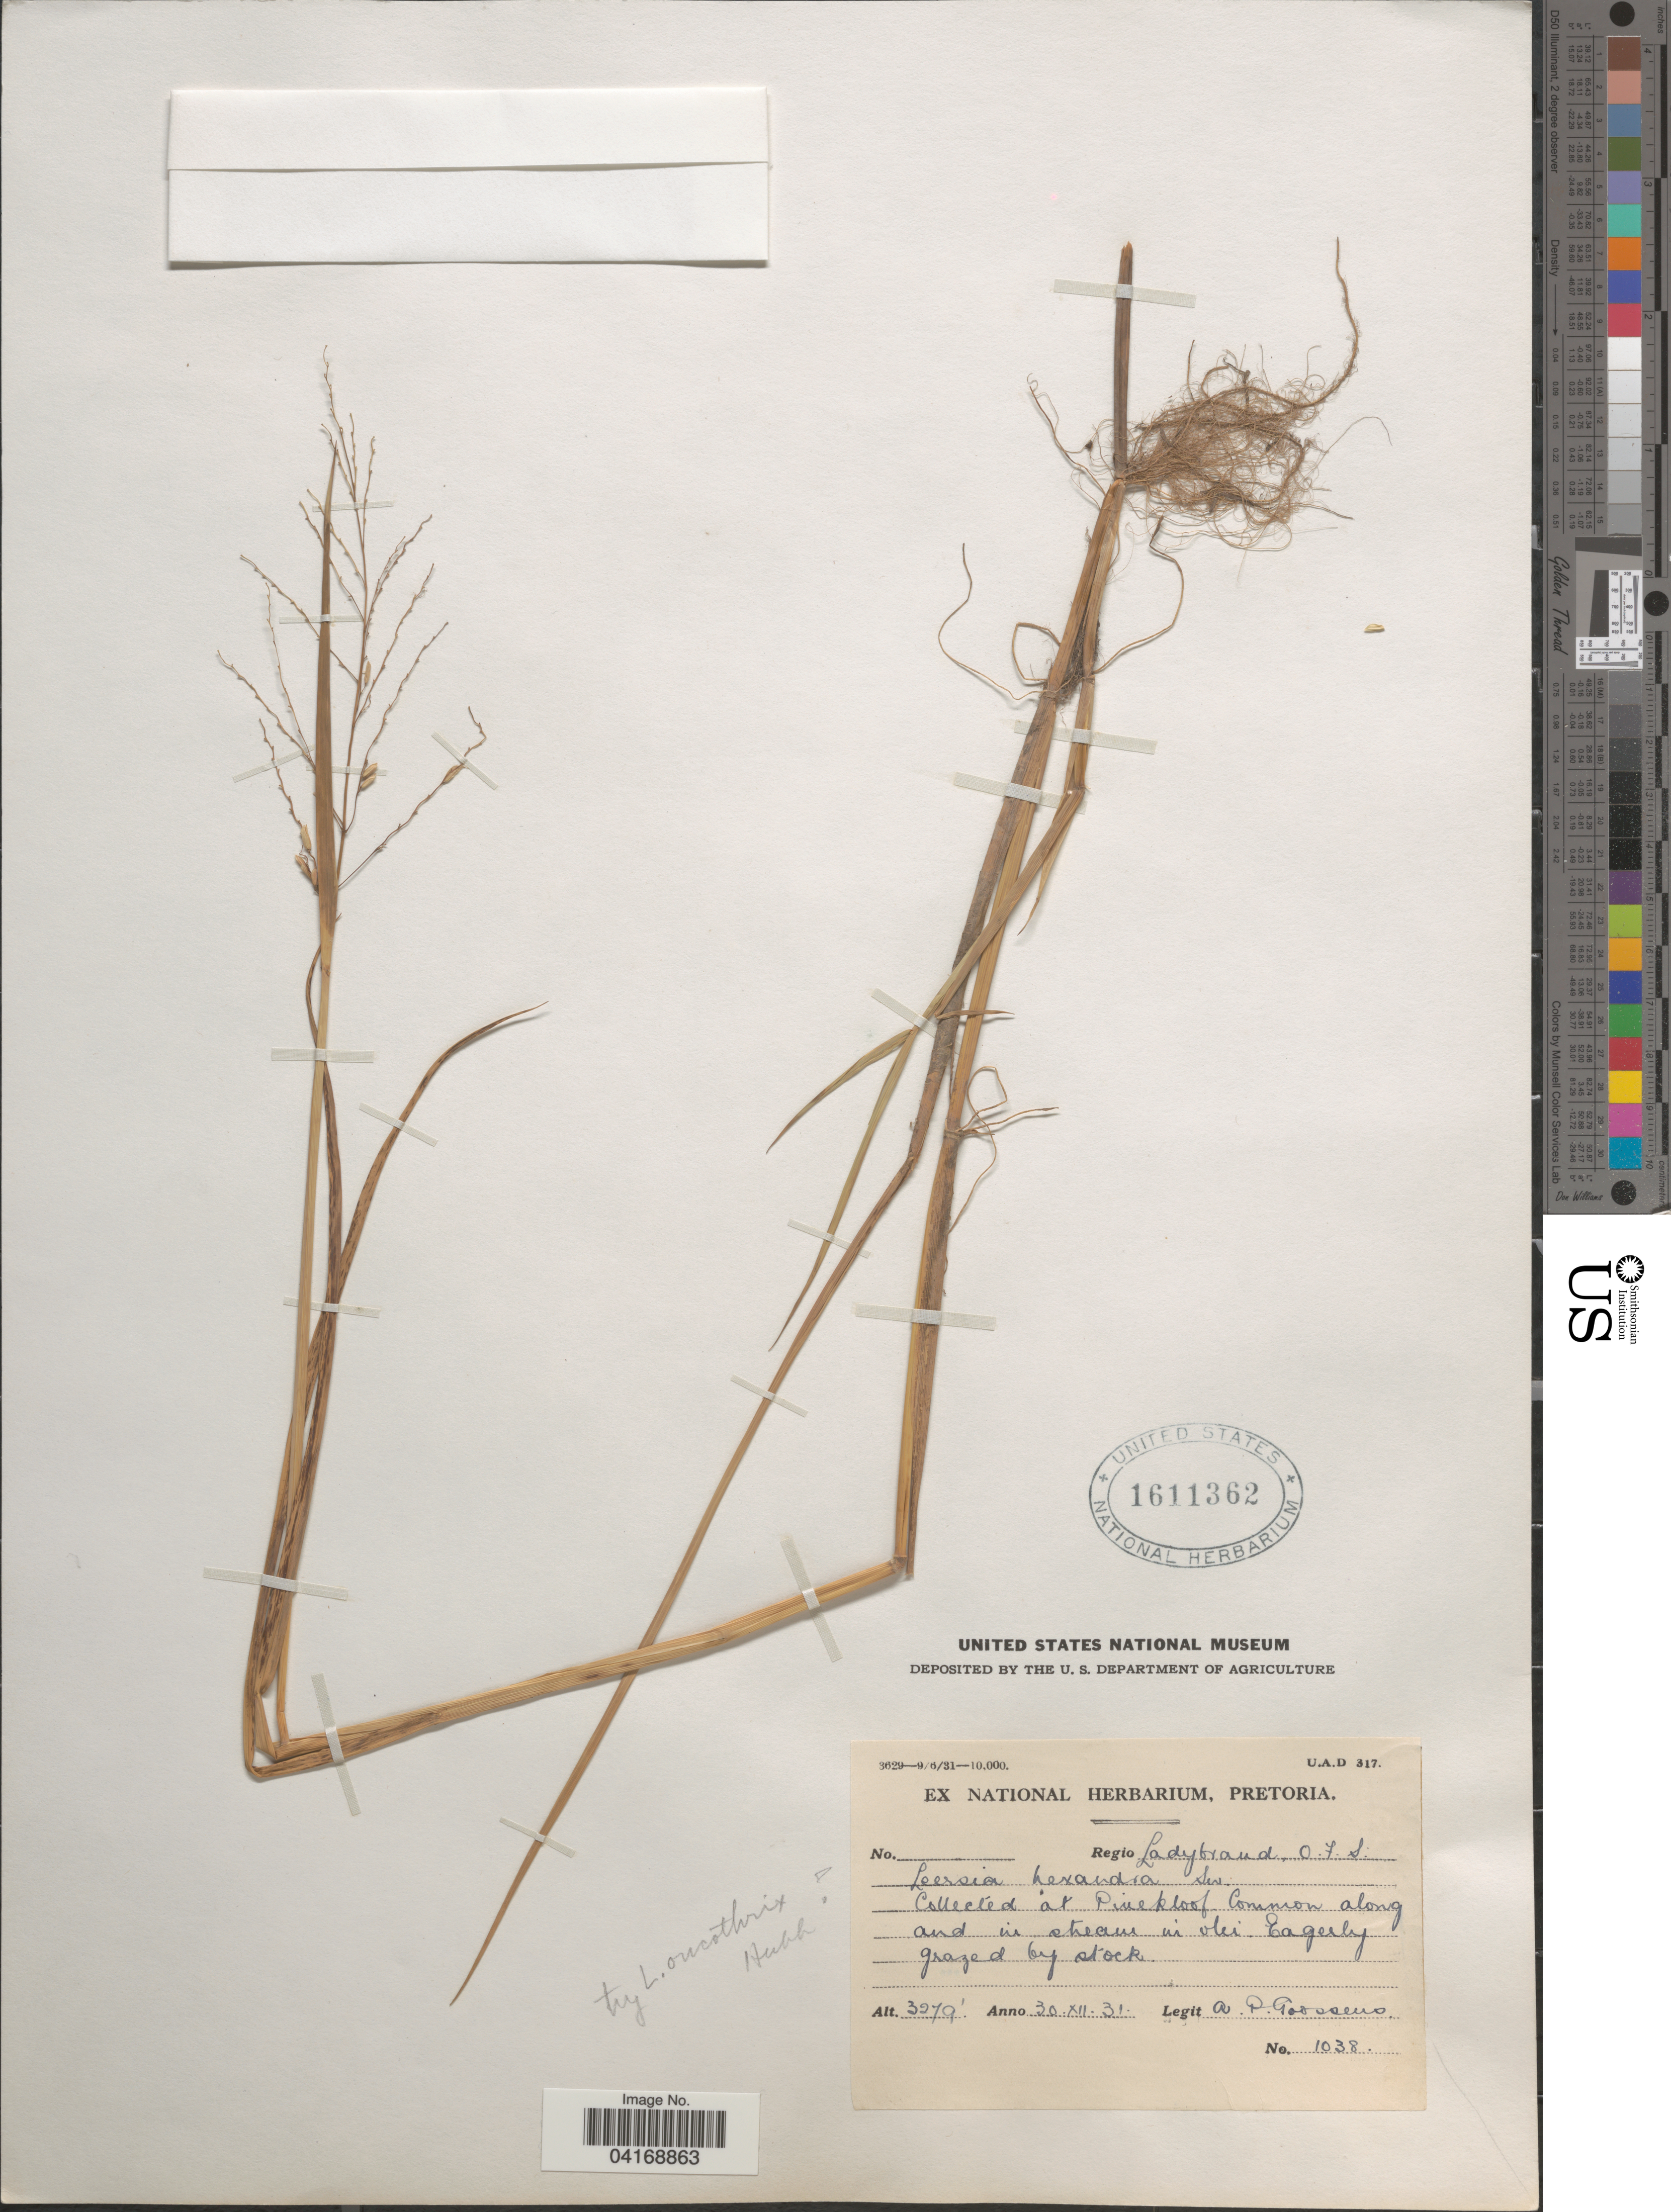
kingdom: Plantae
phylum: Tracheophyta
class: Liliopsida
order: Poales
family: Poaceae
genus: Leersia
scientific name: Leersia hexandra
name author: Sw.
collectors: A. P. G. Goossens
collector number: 1038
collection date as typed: Transcribed d/m/y: 30/12/31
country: South Africa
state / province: Free State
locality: Regio Ladubrand, O. F. S. At Pinekloof. Along and in stream in vlei.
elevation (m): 999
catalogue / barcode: US 1611362